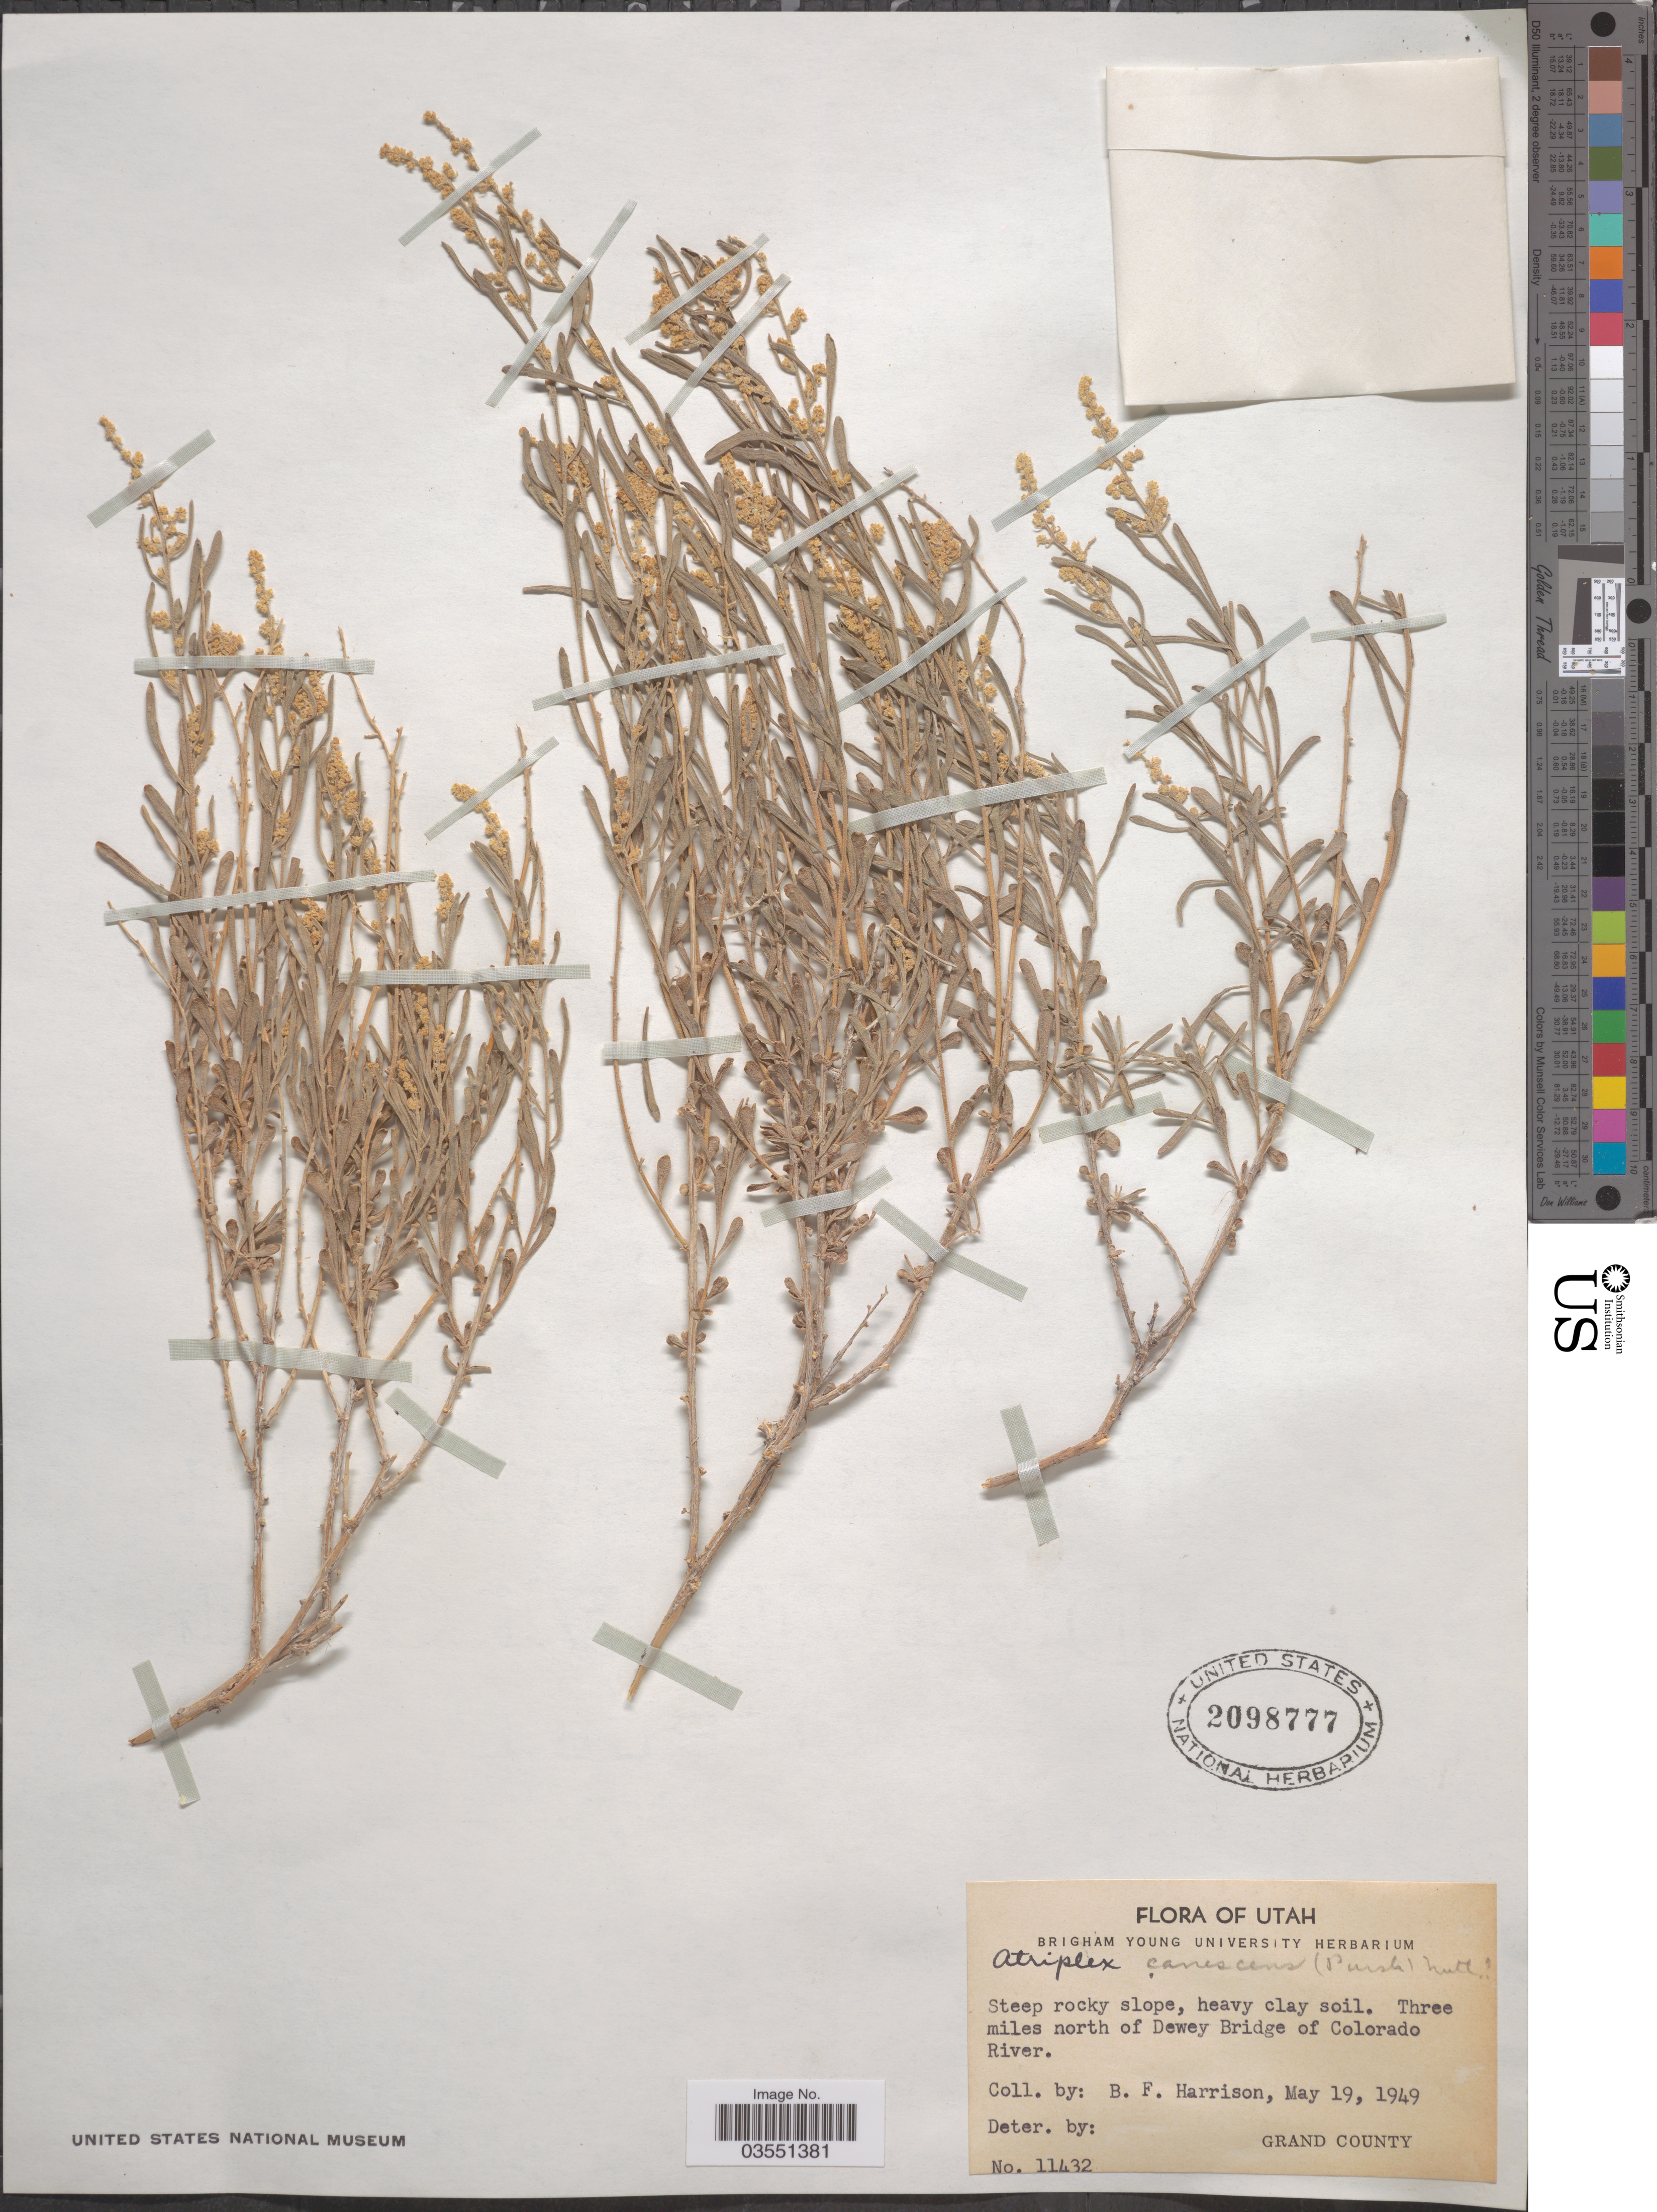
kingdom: Plantae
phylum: Tracheophyta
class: Magnoliopsida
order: Caryophyllales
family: Amaranthaceae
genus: Atriplex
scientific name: Atriplex canescens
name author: (Pursh) Nutt.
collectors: B. F. Harrison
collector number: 11432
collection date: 1949-05-19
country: United States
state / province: Utah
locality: Three miles north of Dewey Bridge of Colorado River.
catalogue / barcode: US 2098777